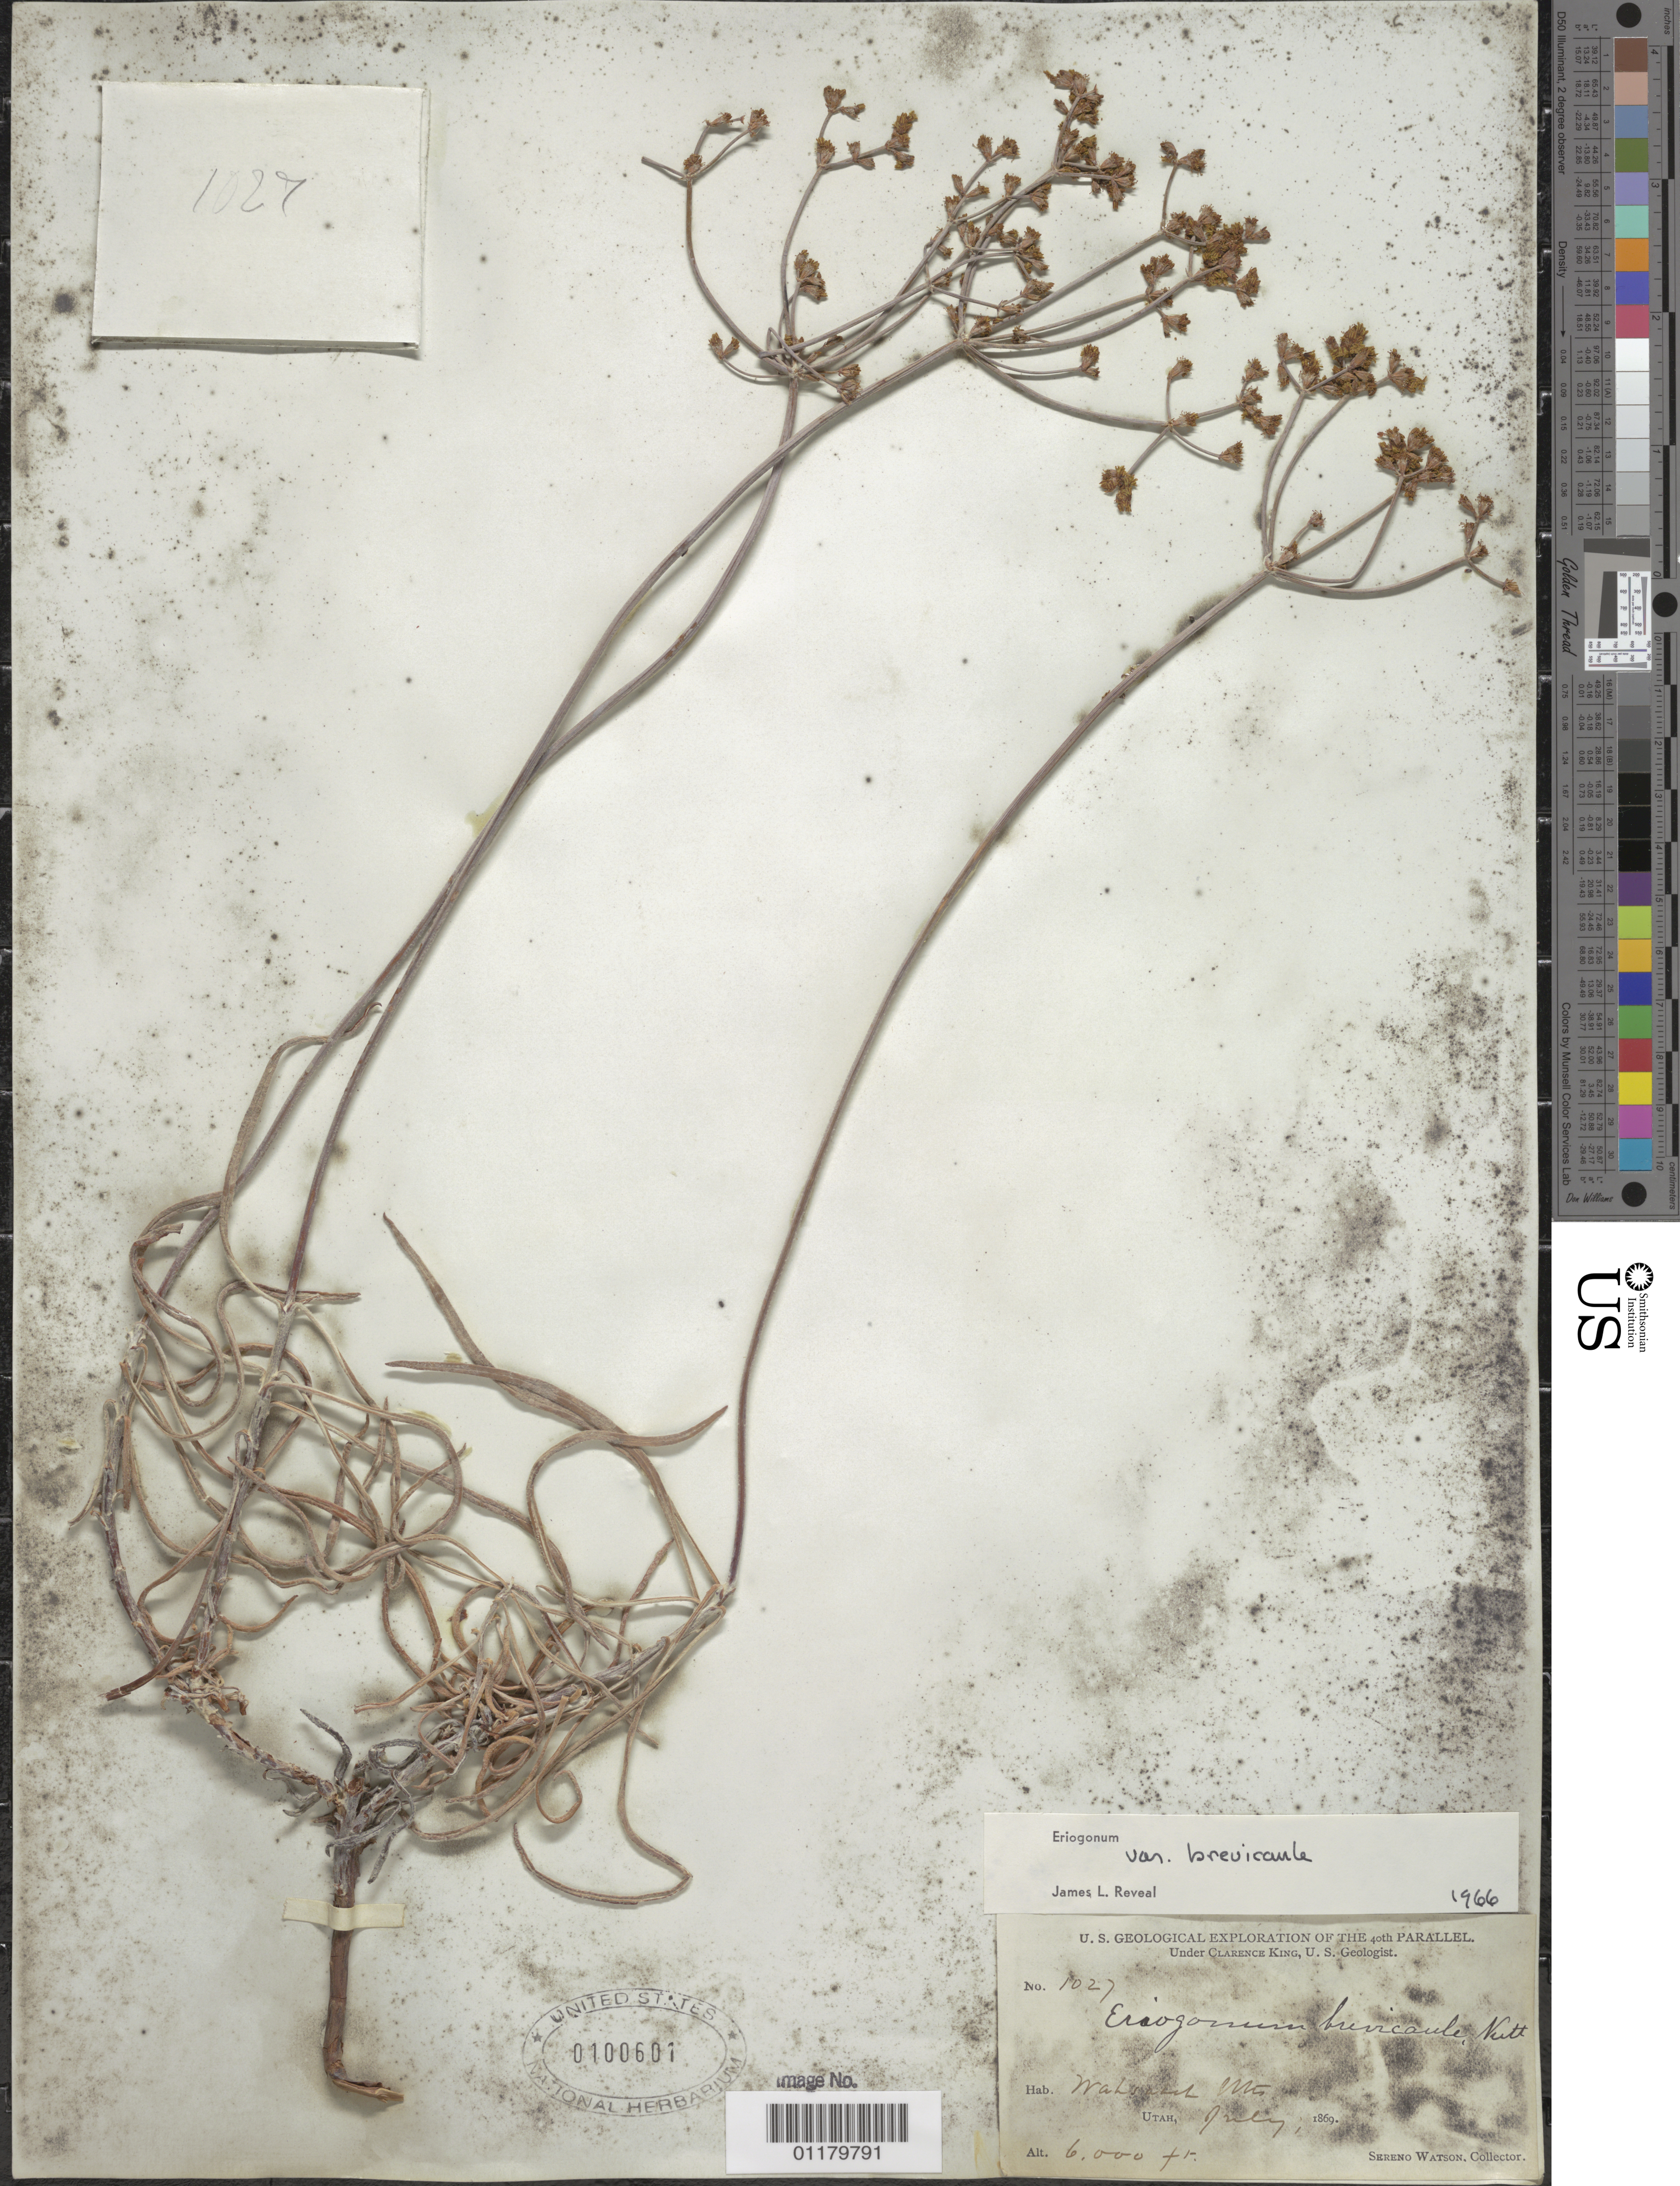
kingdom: Plantae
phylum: Tracheophyta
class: Magnoliopsida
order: Caryophyllales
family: Polygonaceae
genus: Eriogonum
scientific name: Eriogonum brevicaule var. brevicaule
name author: Nutt.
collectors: S. Watson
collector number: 1027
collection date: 1869-07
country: United States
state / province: Utah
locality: Wasatch Mts.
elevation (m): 1829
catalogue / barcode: US 100601